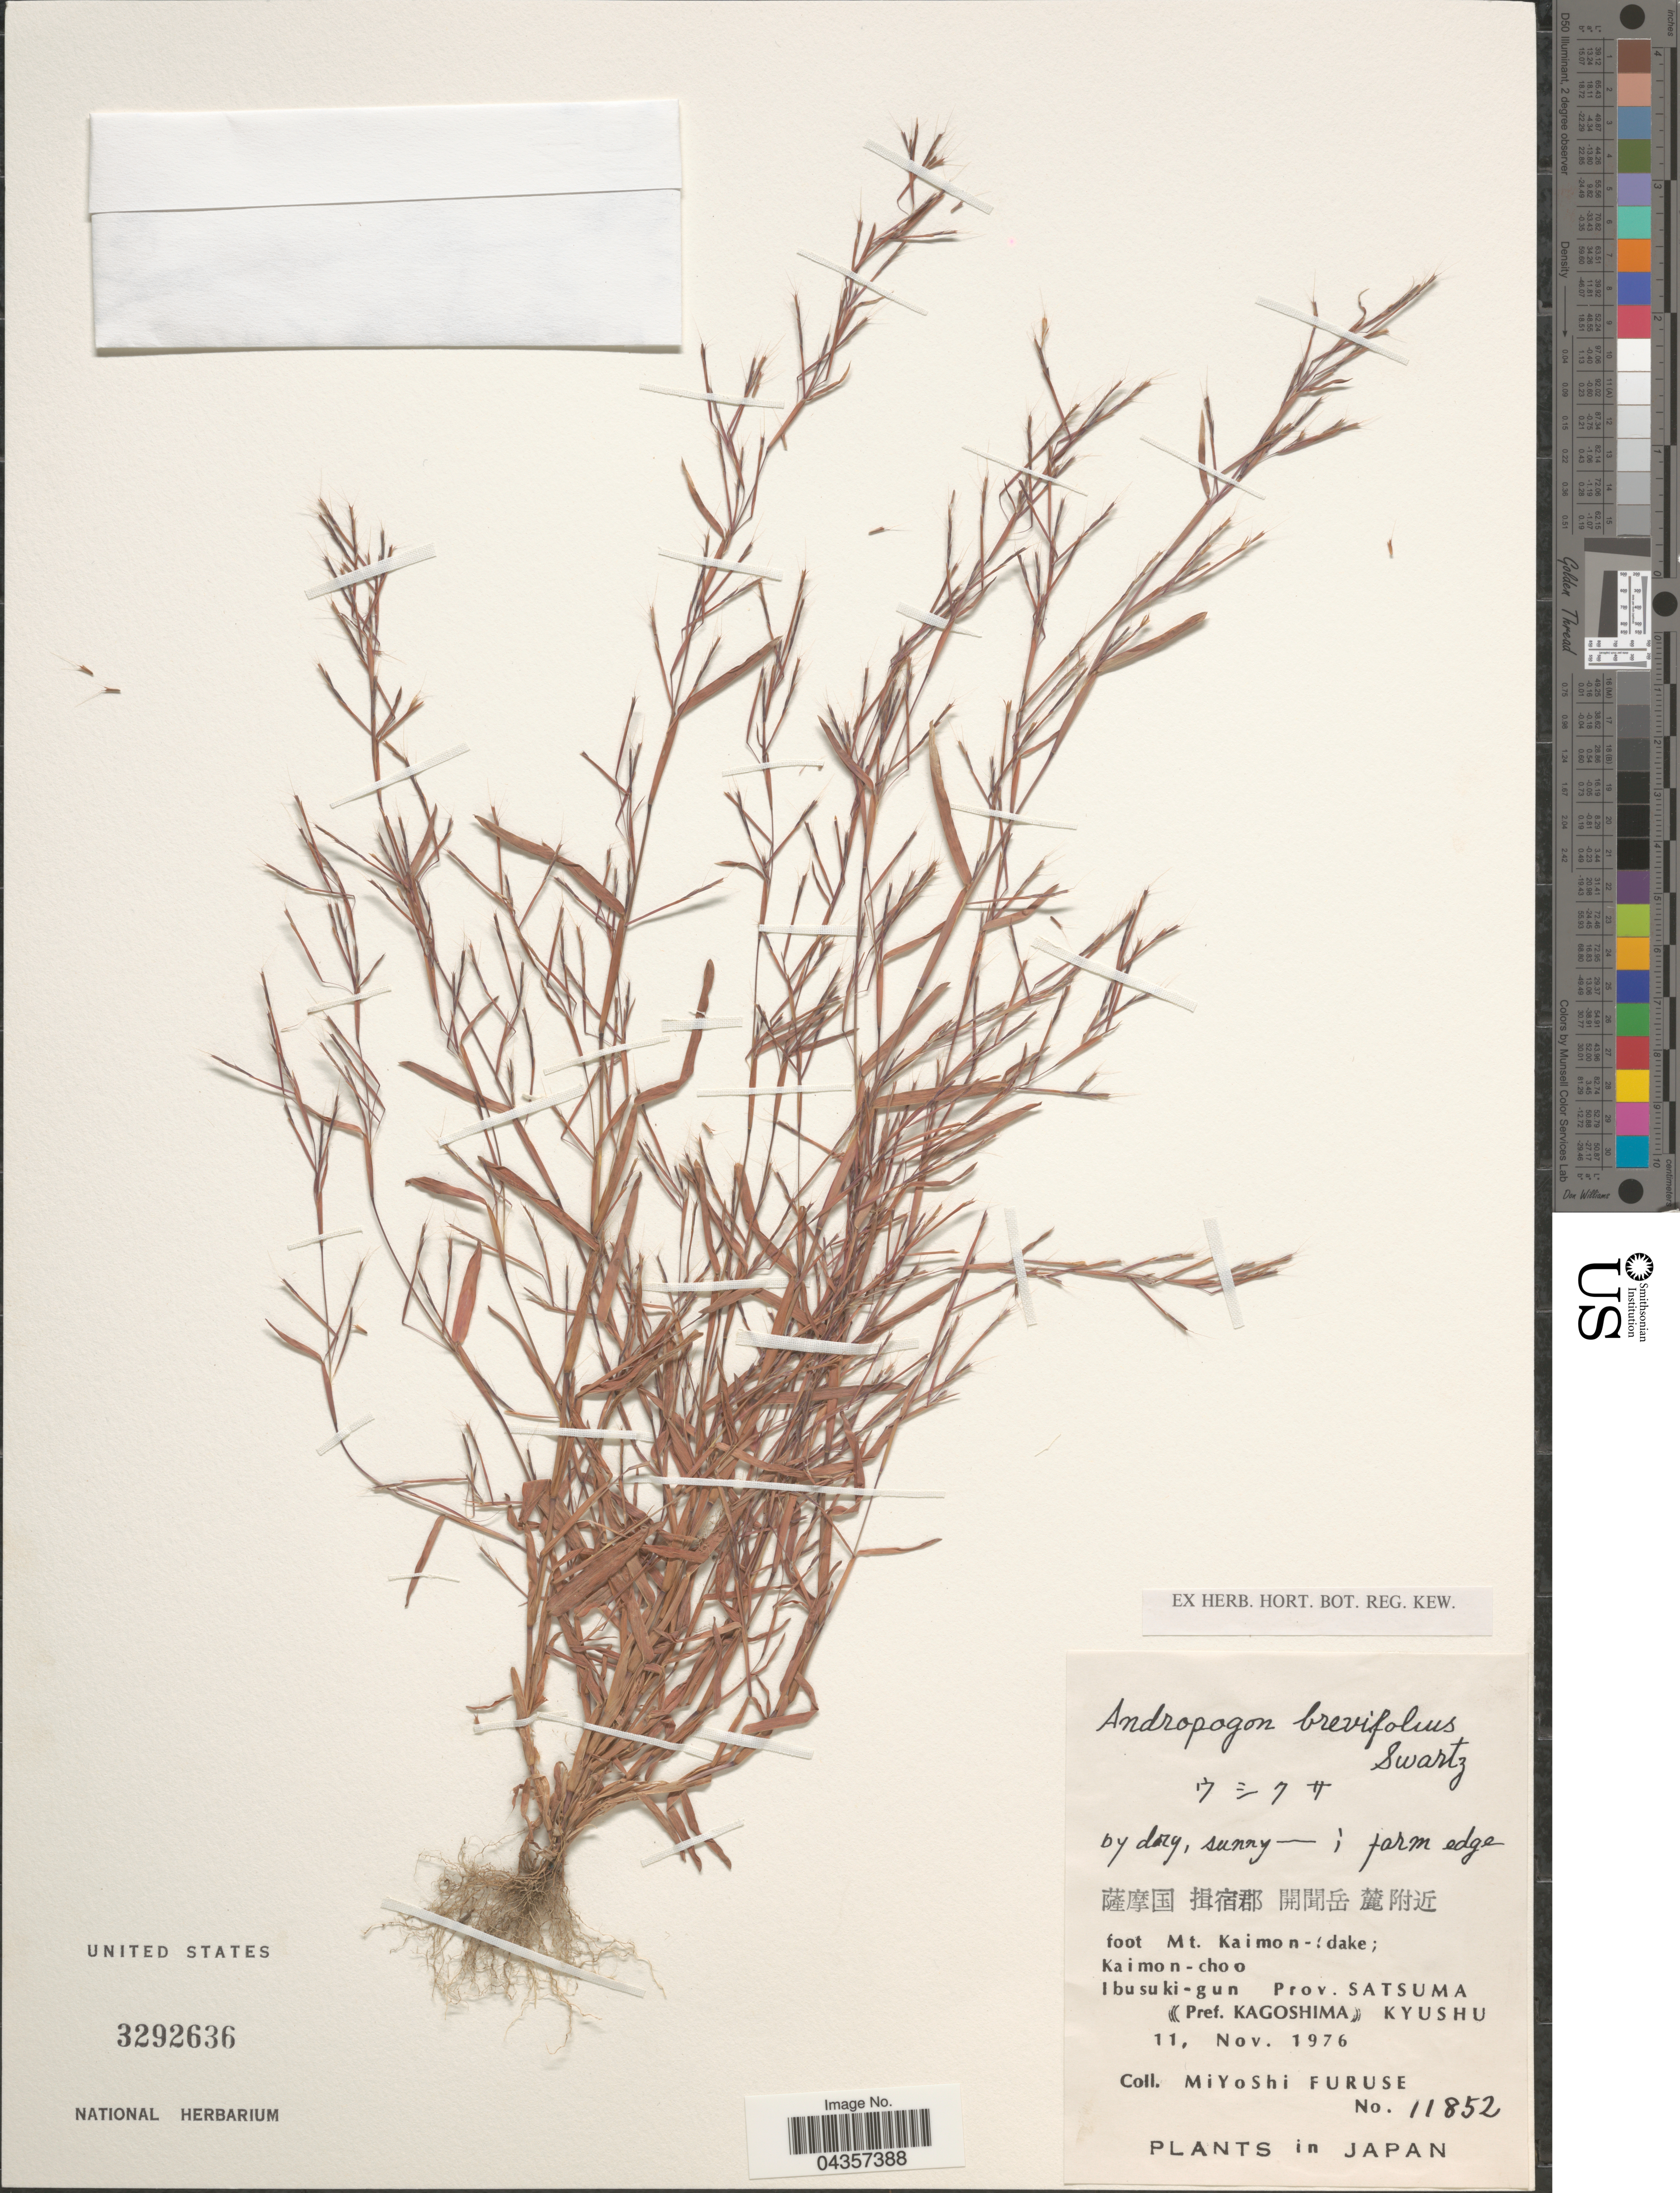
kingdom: Plantae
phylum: Tracheophyta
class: Liliopsida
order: Poales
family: Poaceae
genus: Schizachyrium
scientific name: Schizachyrium brevifolium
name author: (Sw.) Nees ex Büse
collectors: M. Furuse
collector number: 11852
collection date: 1976-11-11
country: Japan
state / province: Kagosima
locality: Foot Mt. Kaimon-;dake;. Kaimon-choo. Ibusuki-gun. Prov. Satsuma. (((Pref. Kagoshima))) Kyushu.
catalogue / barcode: US 3292636